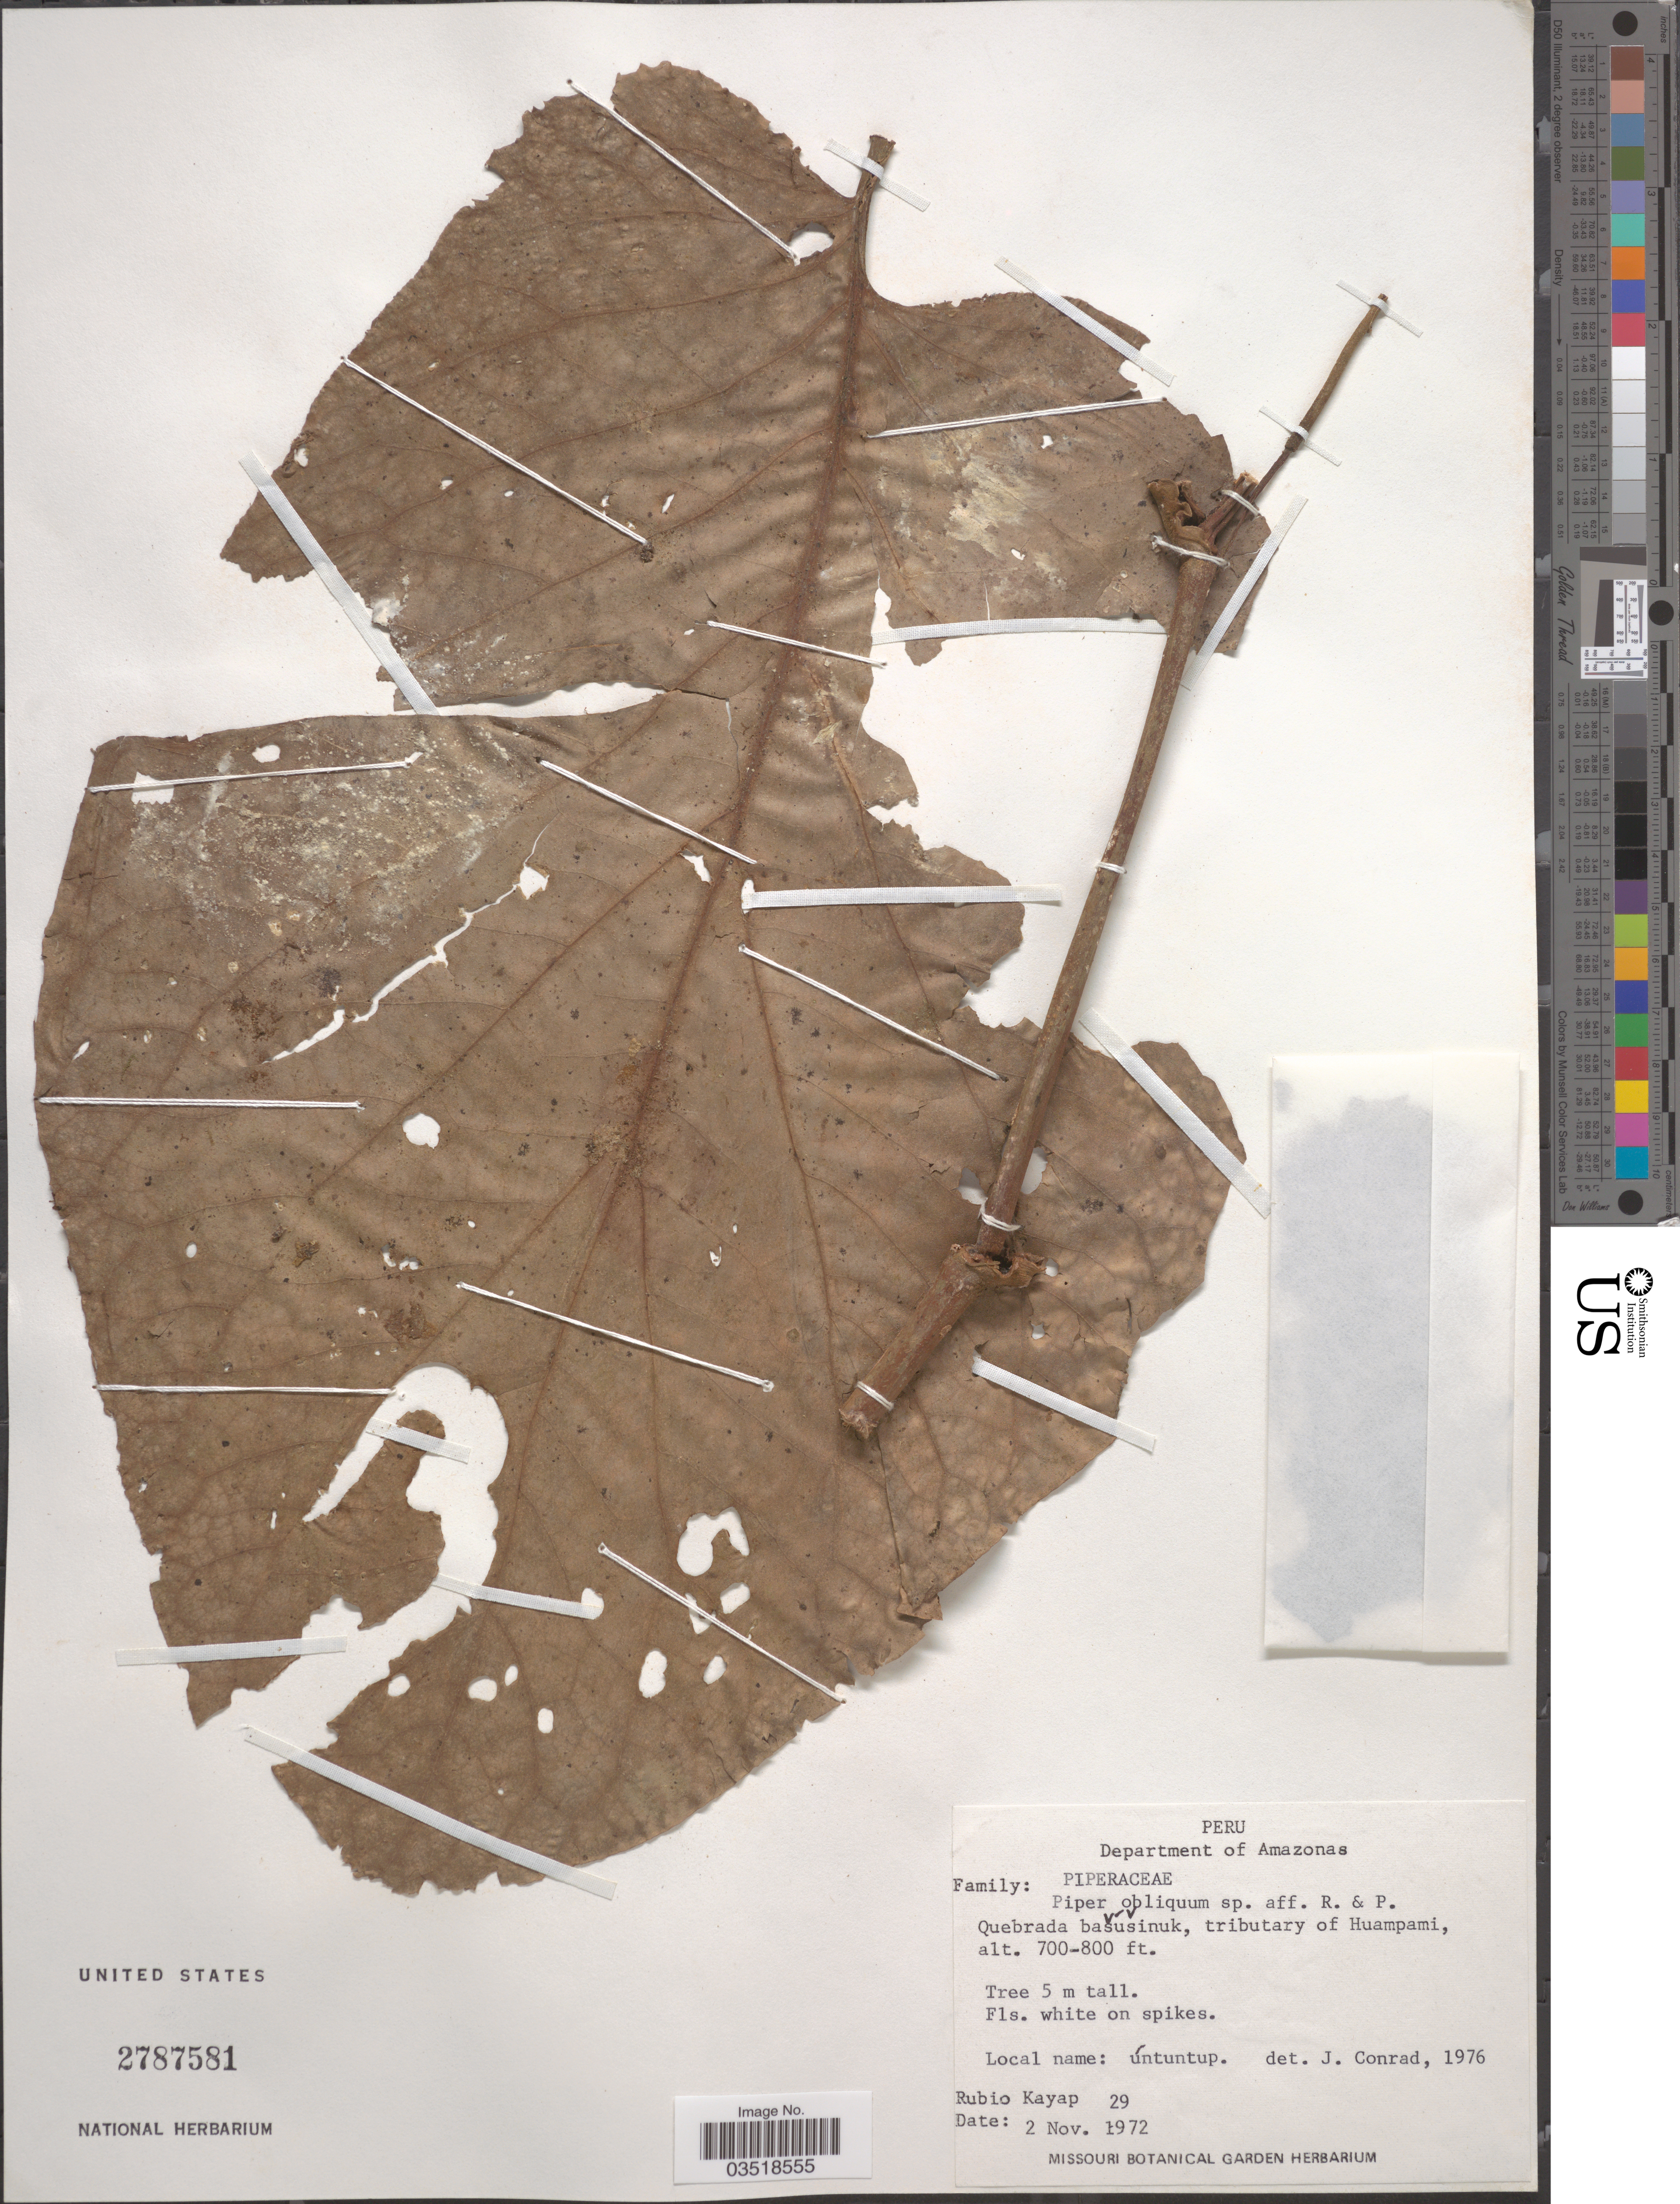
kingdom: Plantae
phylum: Tracheophyta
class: Magnoliopsida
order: Piperales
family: Piperaceae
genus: Piper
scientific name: Piper obliquum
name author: Ruiz & Pav.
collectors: R. Kayap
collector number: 29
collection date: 1972-11-02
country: Peru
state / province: Amazonas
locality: Department of Amazonas. Quebrada Basusinuk, tributary of Huampami.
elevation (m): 213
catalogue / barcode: US 2787581